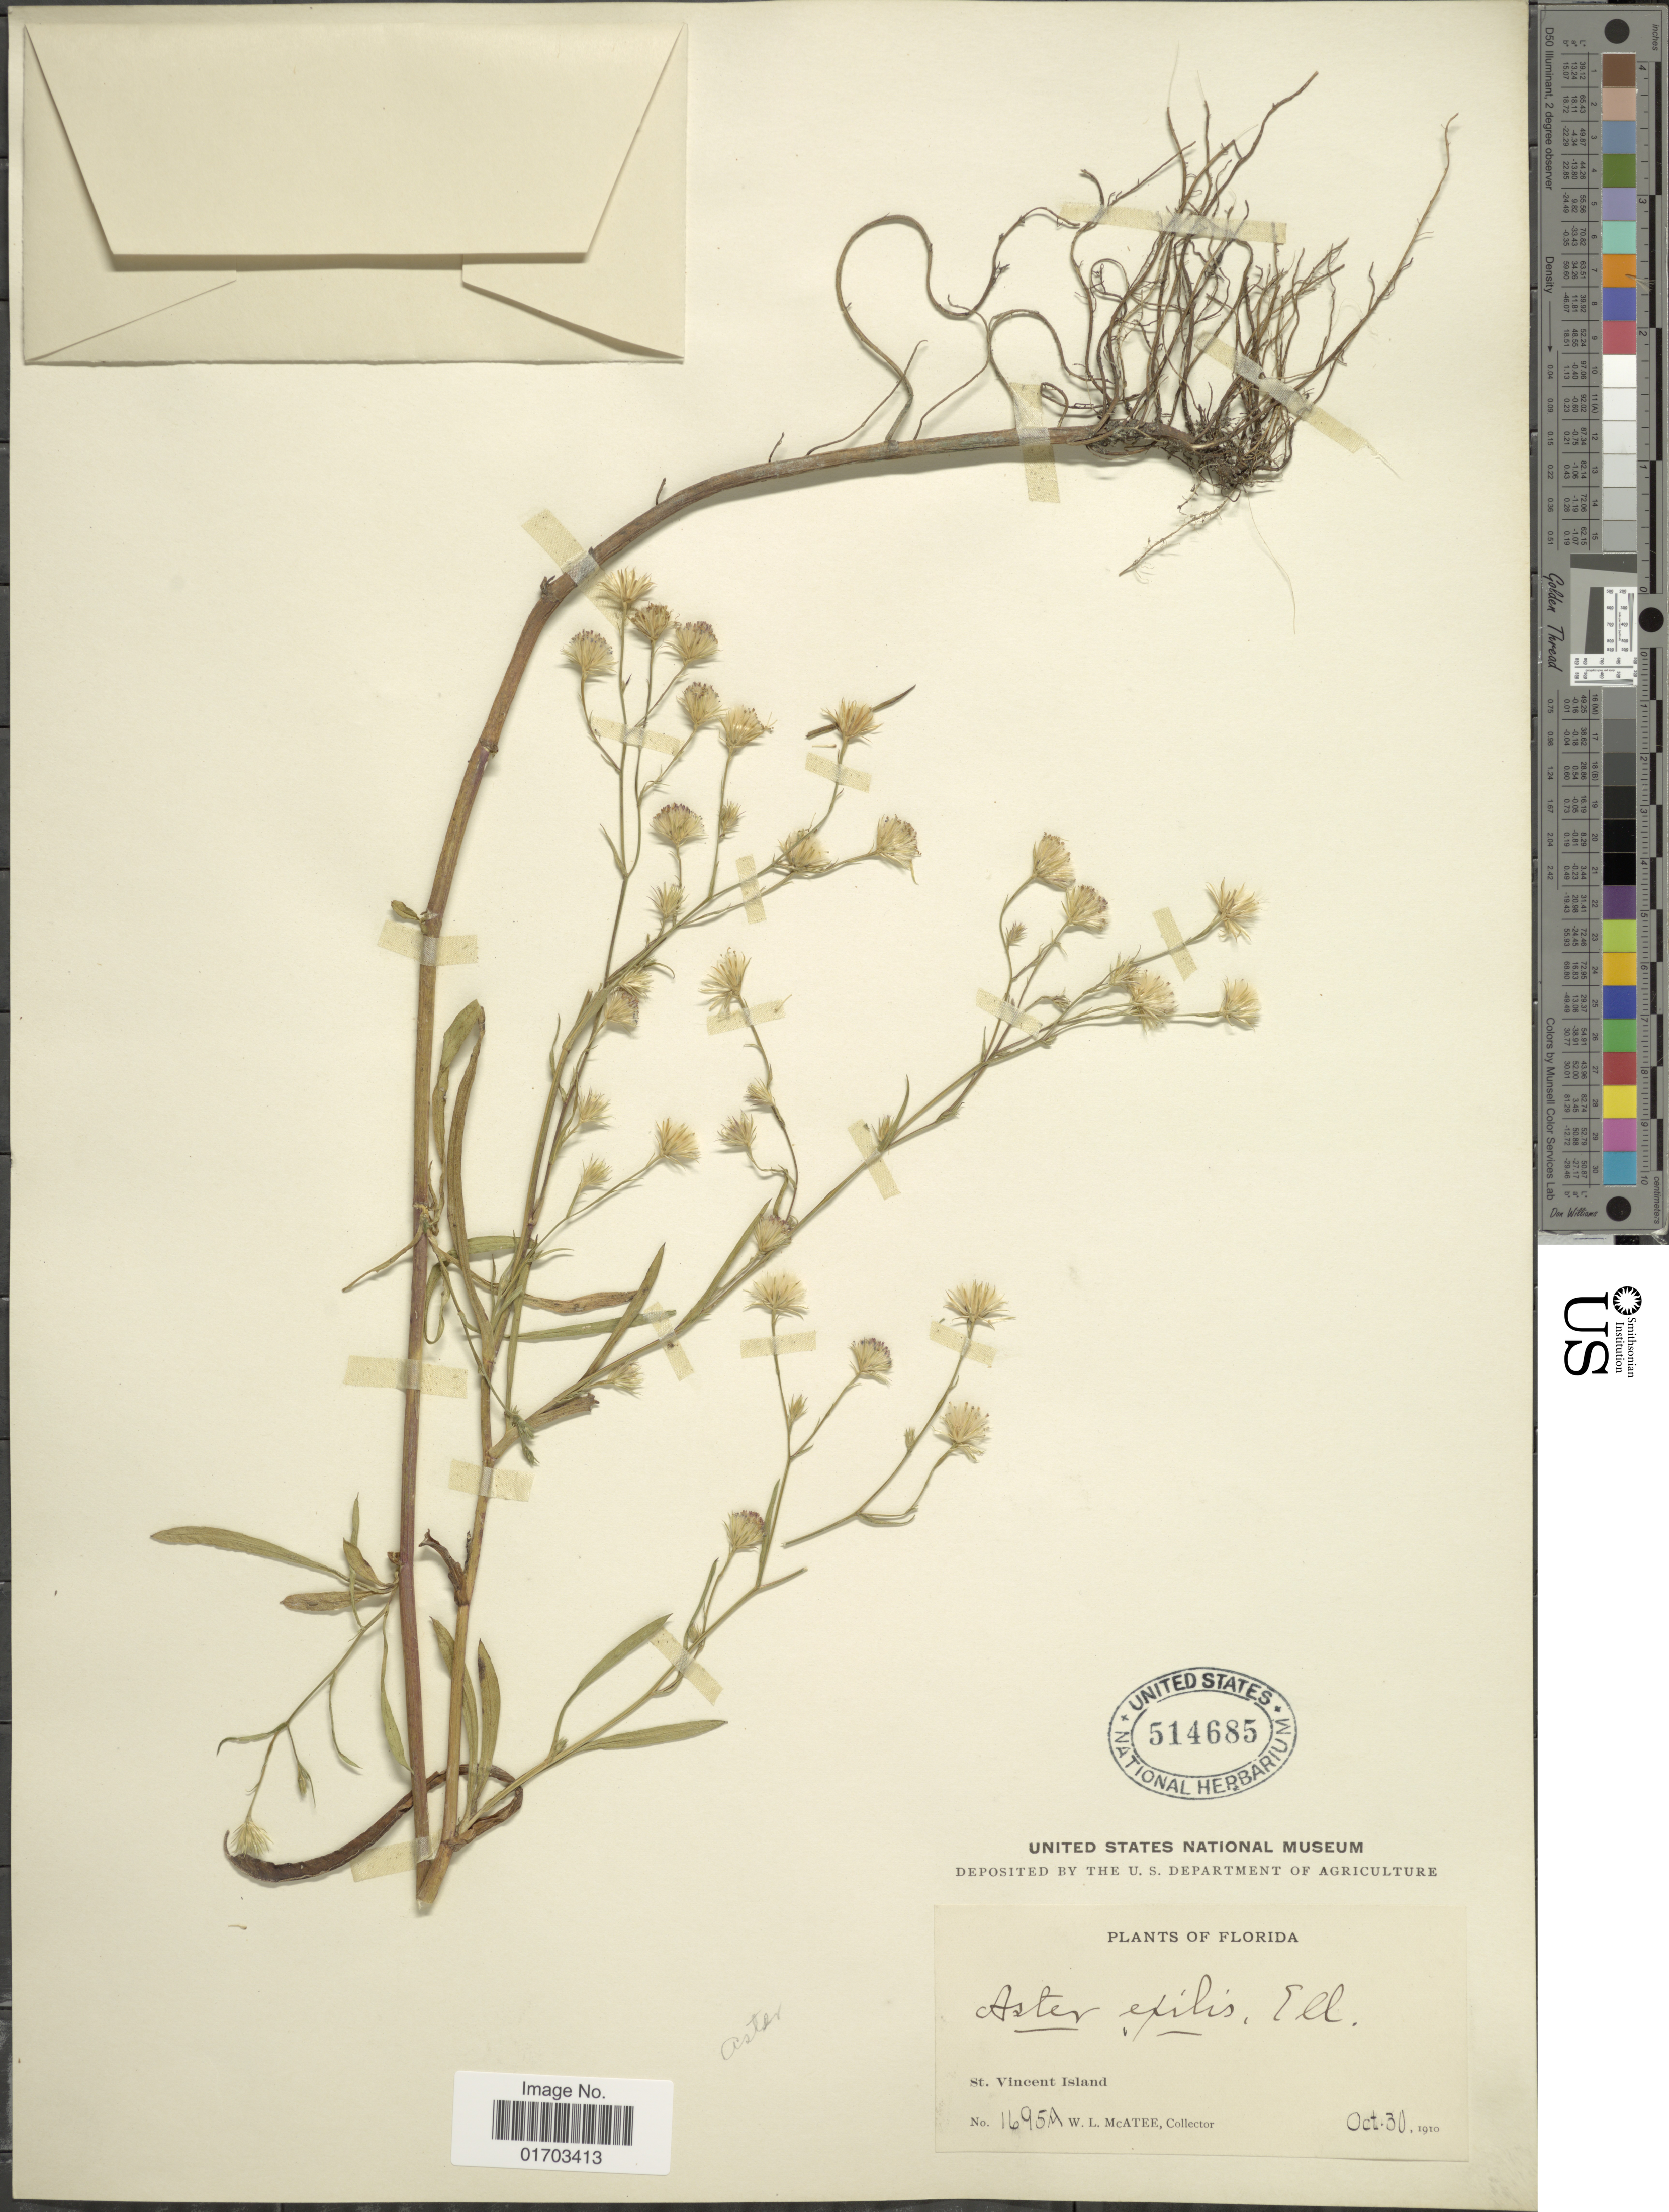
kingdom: Plantae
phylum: Tracheophyta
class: Magnoliopsida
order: Asterales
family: Asteraceae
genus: Symphyotrichum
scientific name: Symphyotrichum subulatum var. ligulatum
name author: (Shinners) S.D. Sundb.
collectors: W. McAtee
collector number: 1695A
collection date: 1910-10-30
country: United States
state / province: Florida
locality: St. Vincent Island.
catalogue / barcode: US 514685